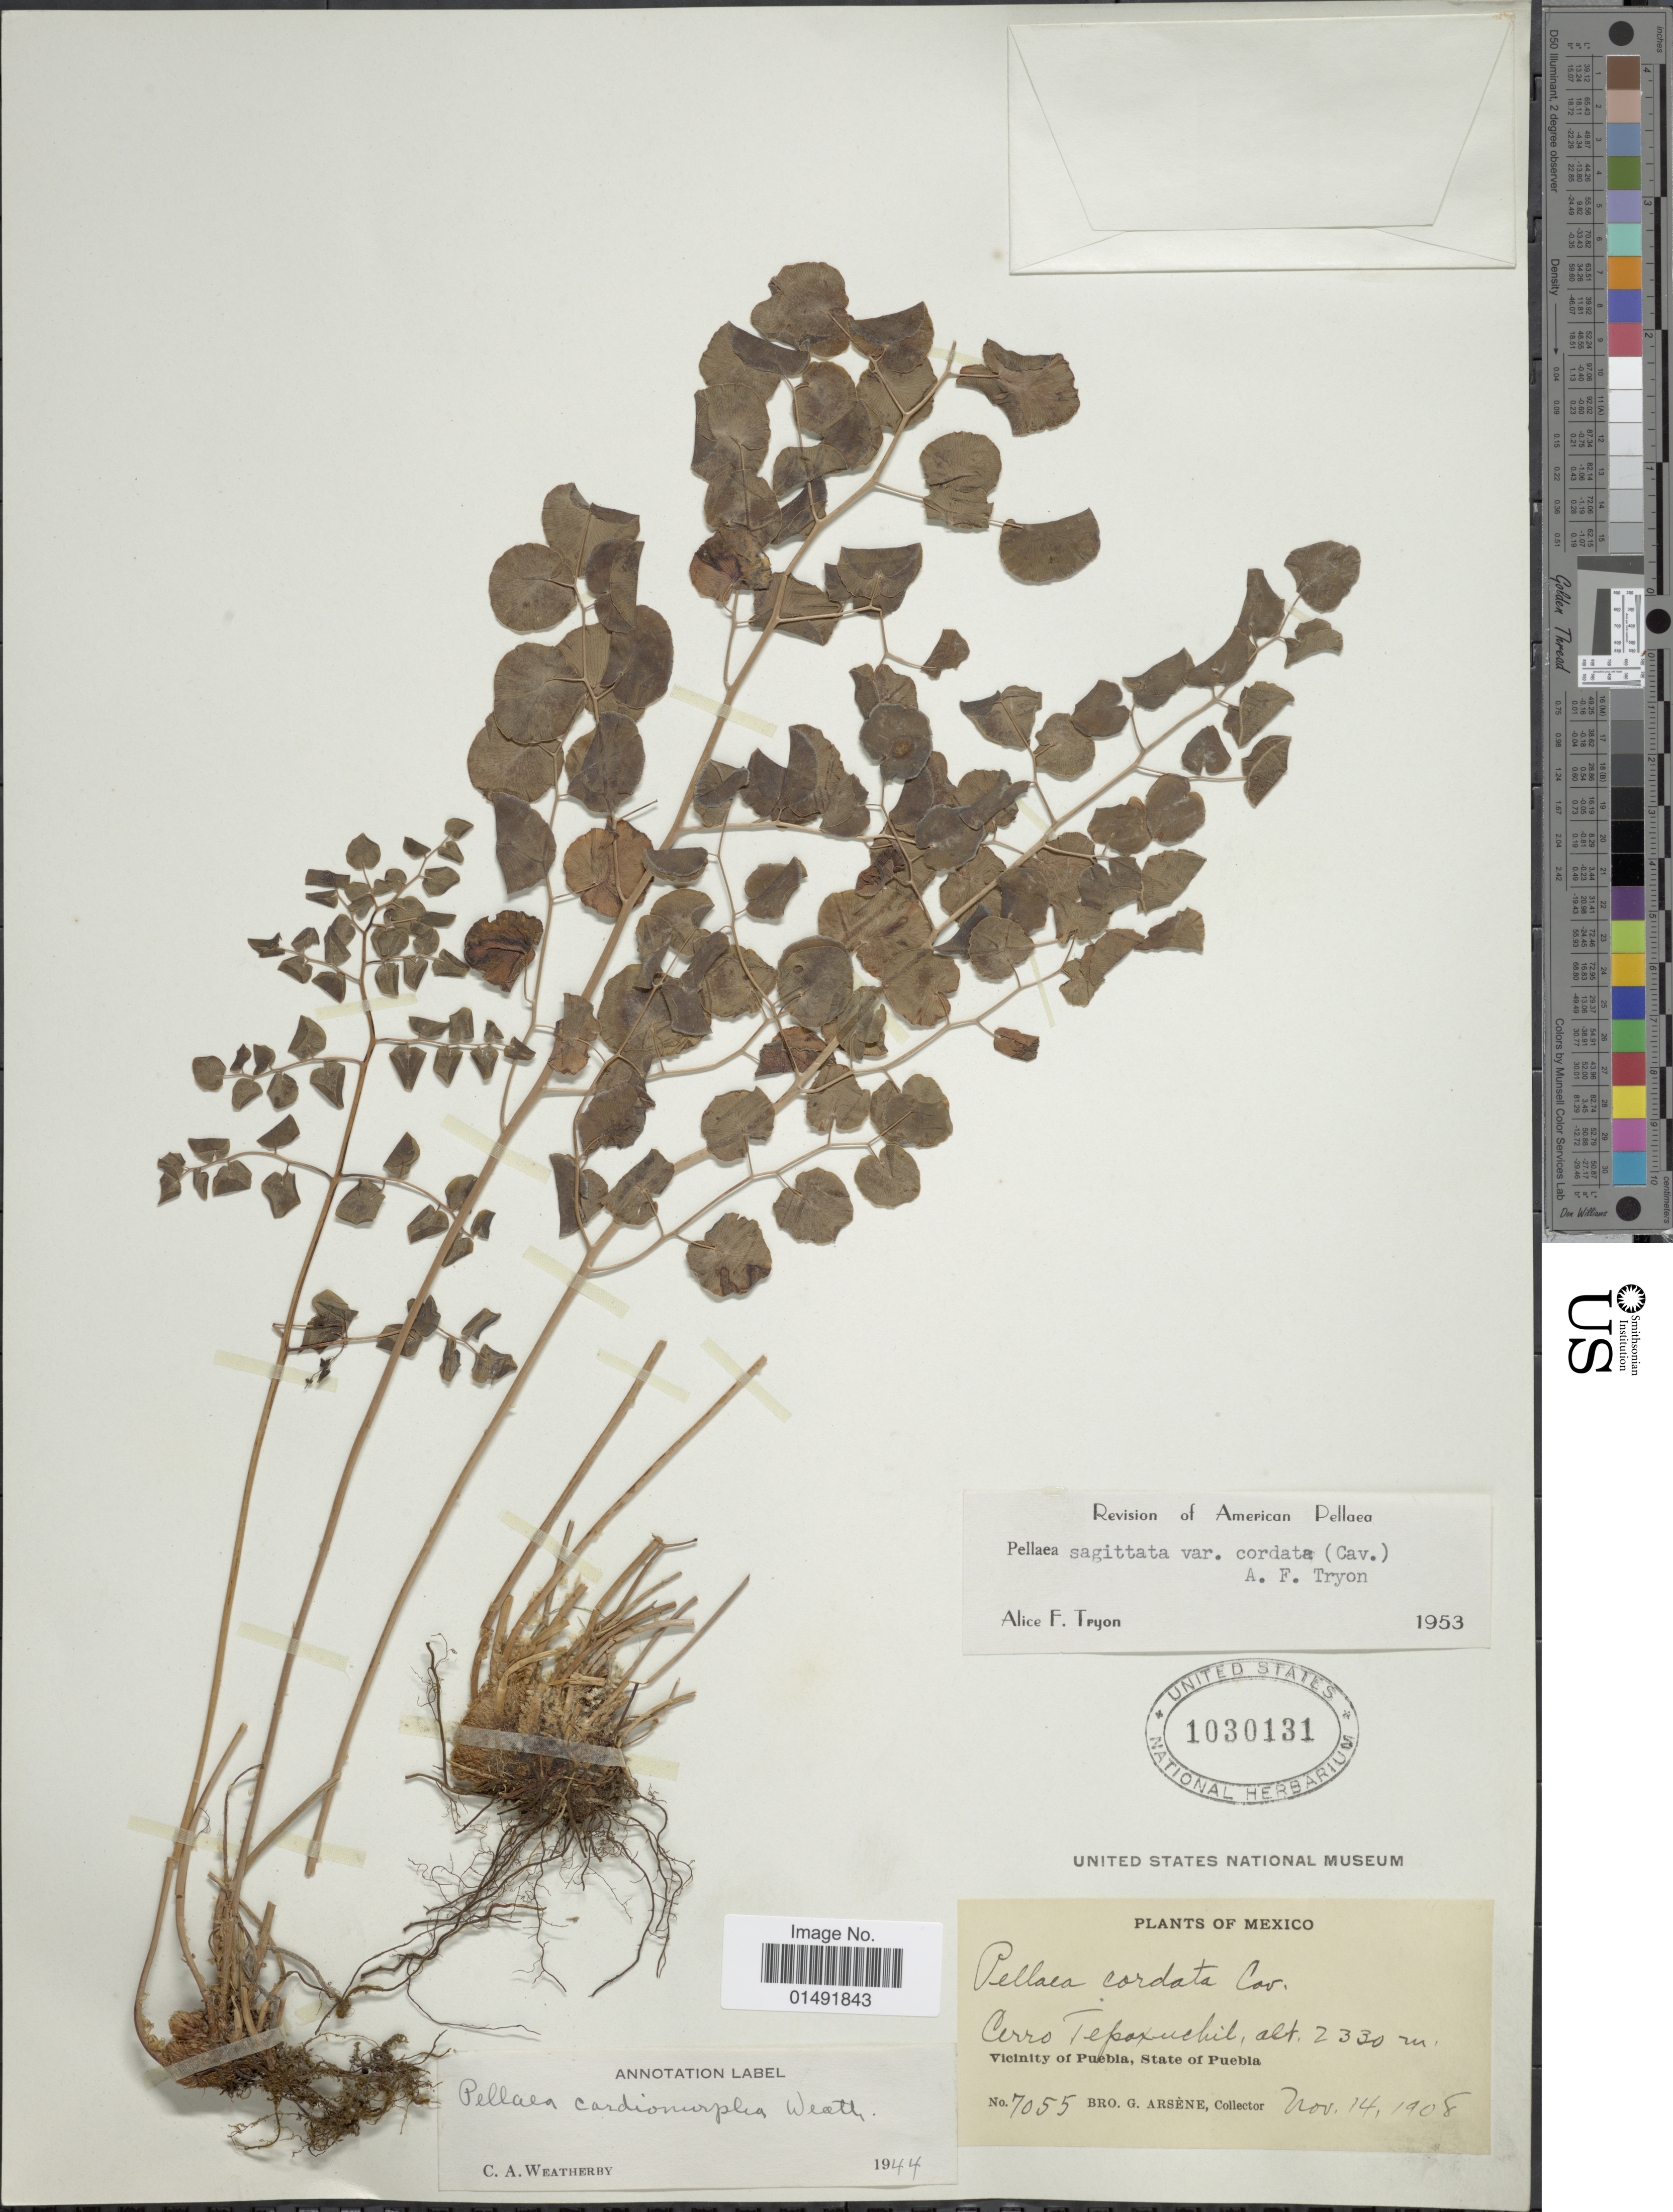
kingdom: Plantae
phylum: Tracheophyta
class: Polypodiopsida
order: Polypodiales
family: Pteridaceae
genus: Pellaea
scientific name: Pellaea cordifolia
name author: (Sessé) A.R. Sm.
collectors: Bro. G. Arsène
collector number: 7055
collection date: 1908-11-14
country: Mexico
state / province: Puebla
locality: Cerro Tepaxuchil, Vicinity of Puebla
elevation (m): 2330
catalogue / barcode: US 1030131